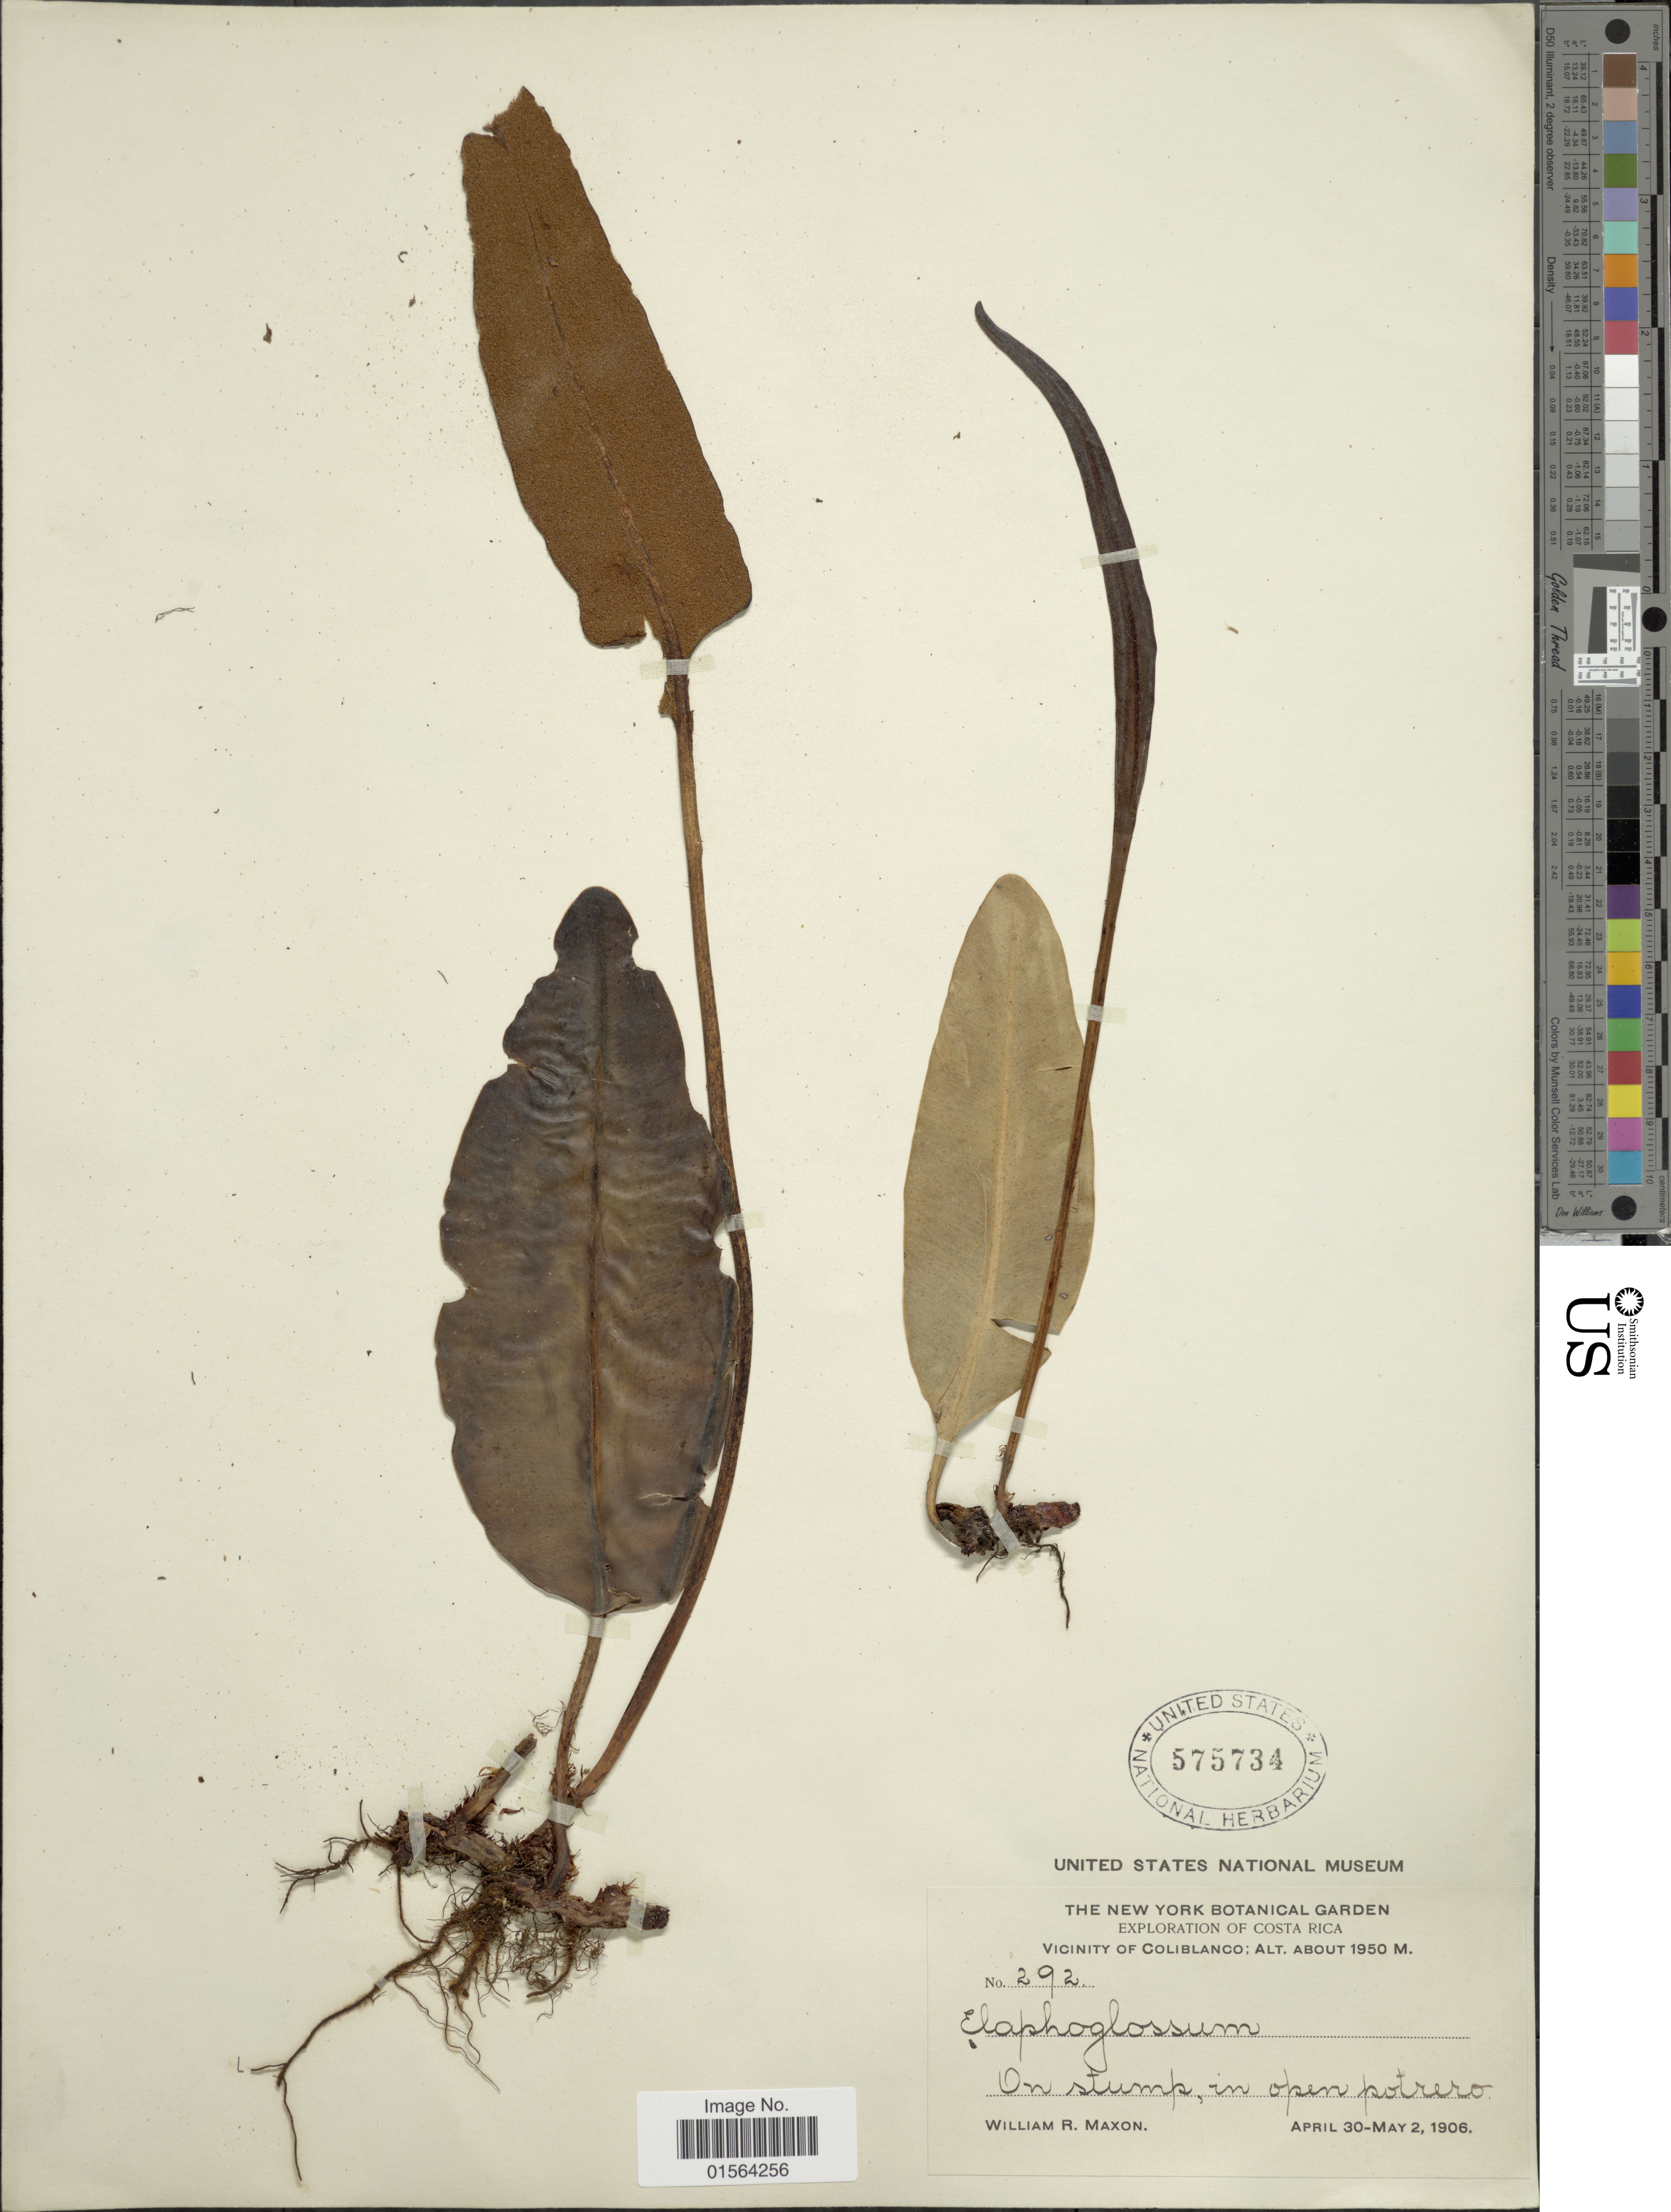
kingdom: Plantae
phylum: Tracheophyta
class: Polypodiopsida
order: Polypodiales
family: Dryopteridaceae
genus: Elaphoglossum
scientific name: Elaphoglossum lingua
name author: (C. Presl) Brack.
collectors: W. R. Maxon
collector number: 292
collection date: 1906-04-30/1906-05-02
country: Costa Rica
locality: Vicinity of Coliblanco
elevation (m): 1950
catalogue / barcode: US 575734